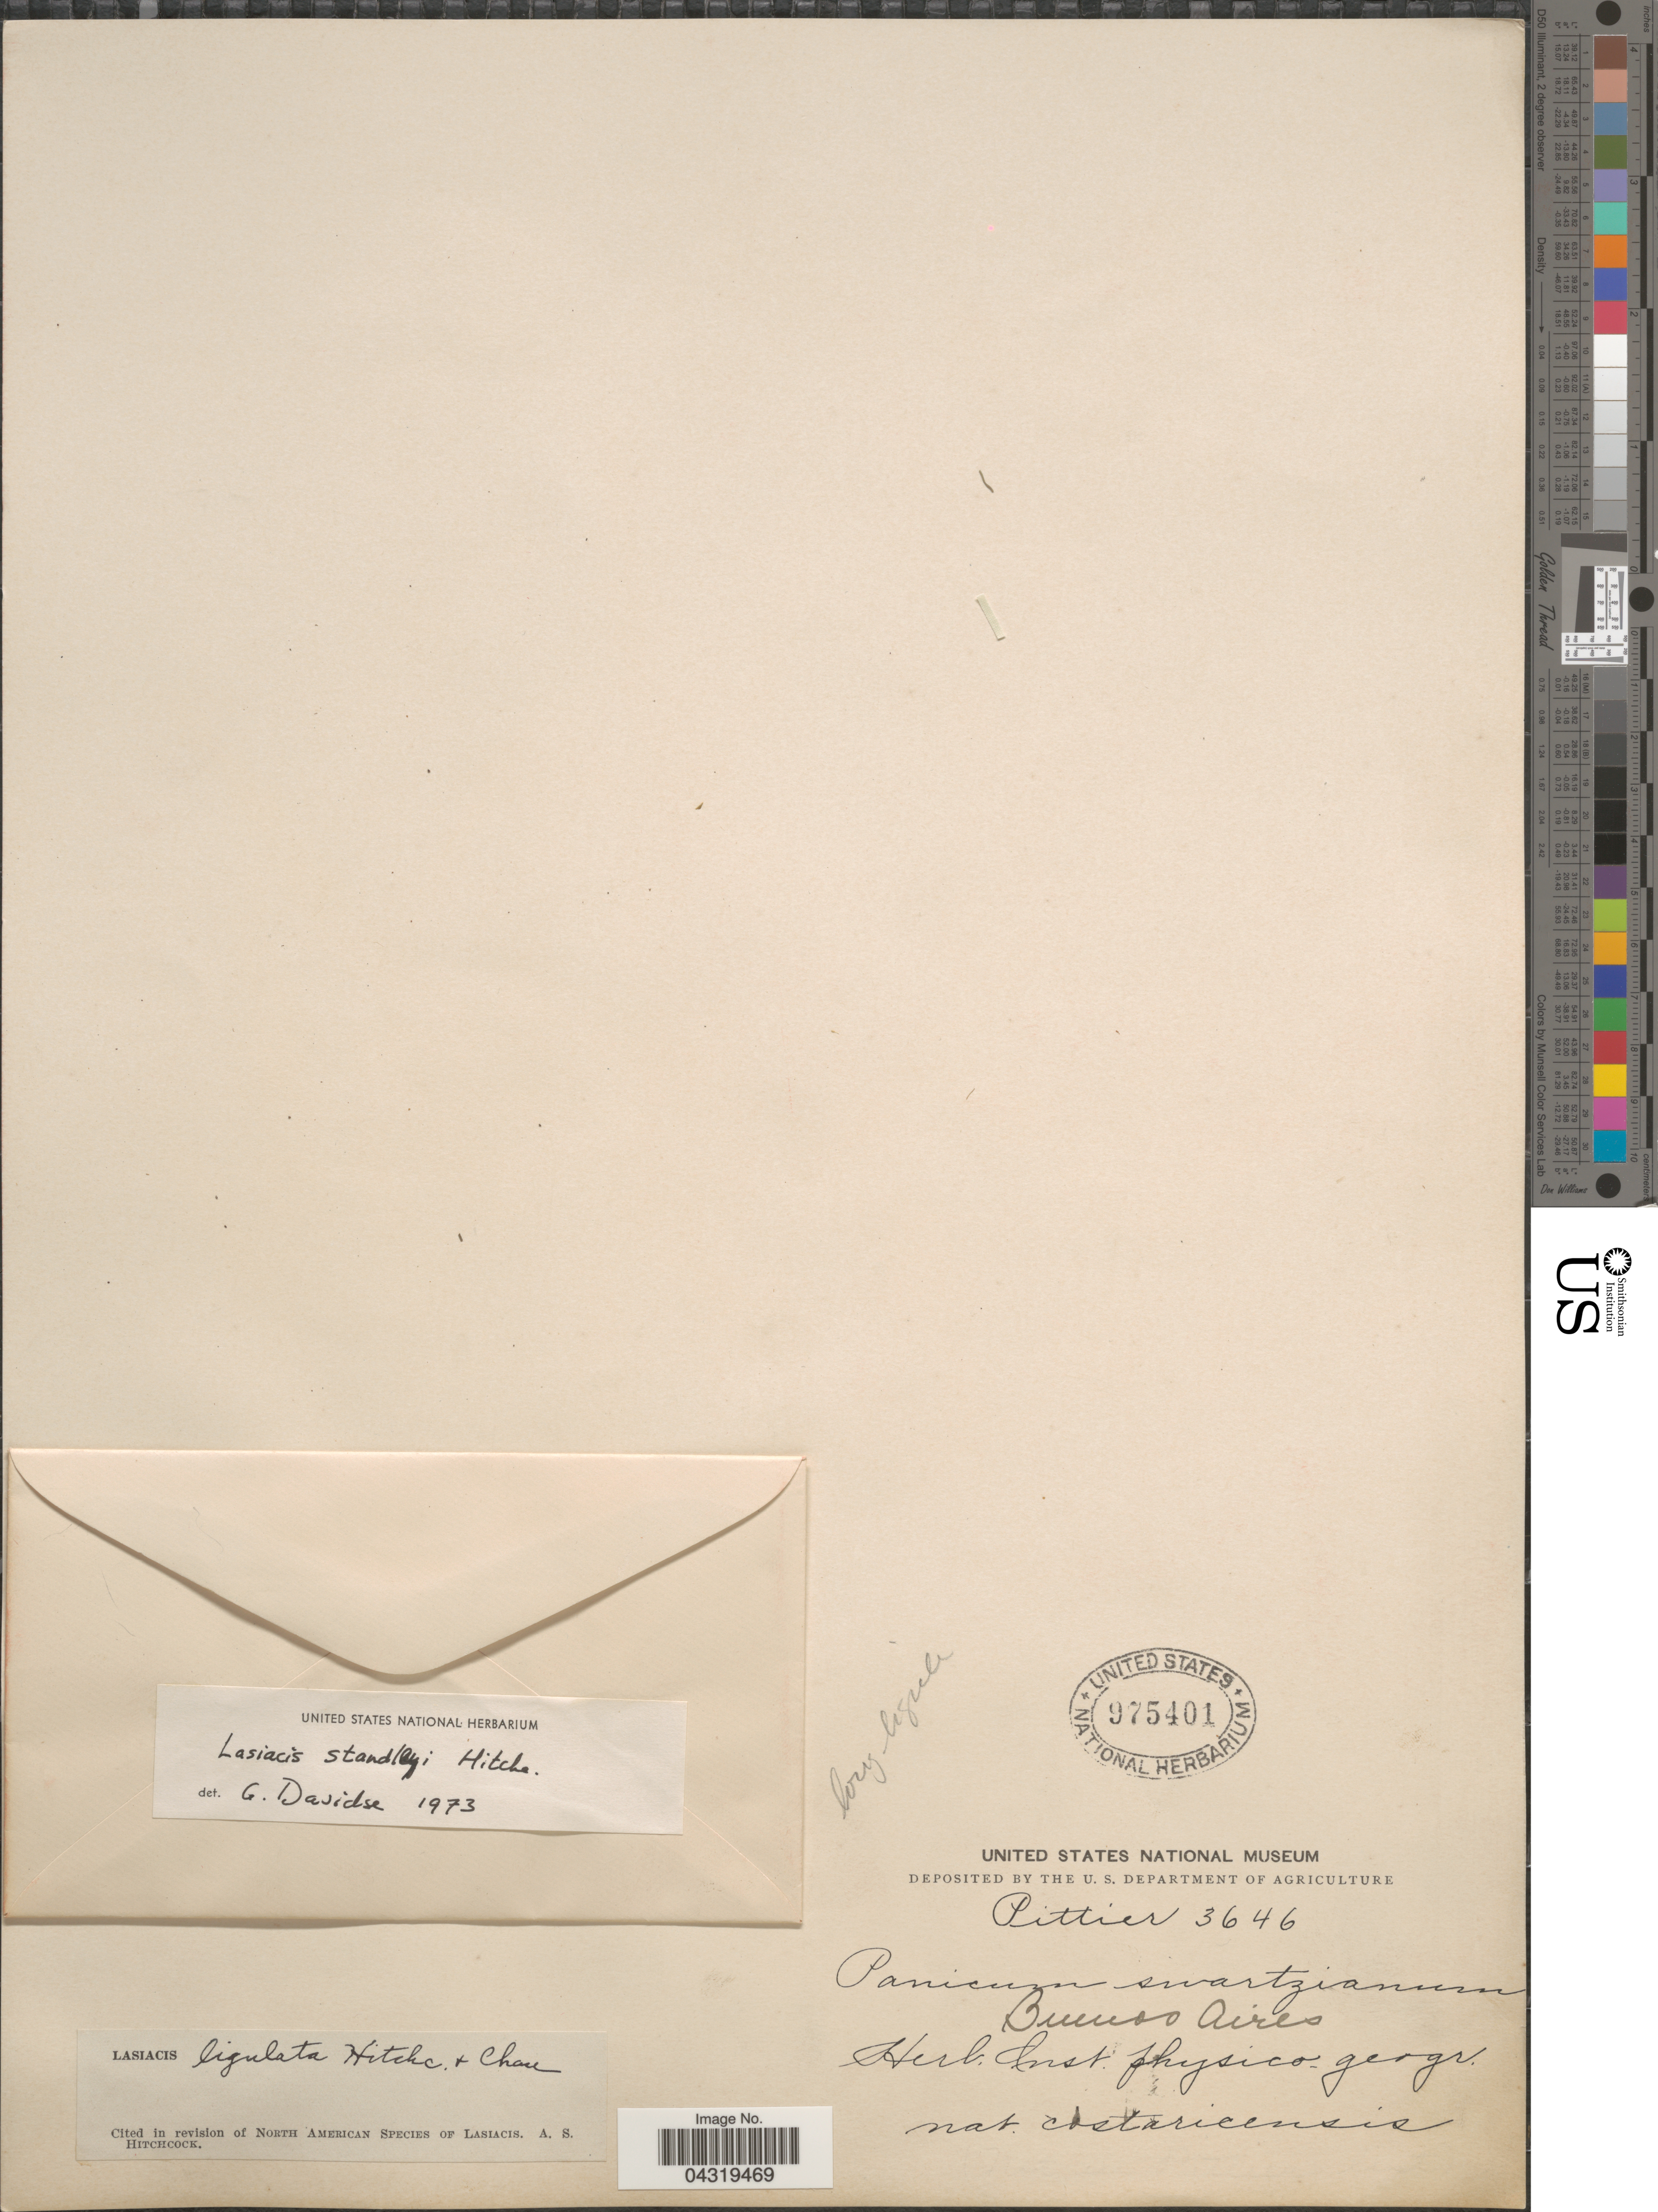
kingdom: Plantae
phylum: Tracheophyta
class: Liliopsida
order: Poales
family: Poaceae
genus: Lasiacis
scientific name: Lasiacis standleyi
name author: Hitchc.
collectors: Pittier, --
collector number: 3646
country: Costa Rica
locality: Buenos Aires.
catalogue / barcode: US 975401